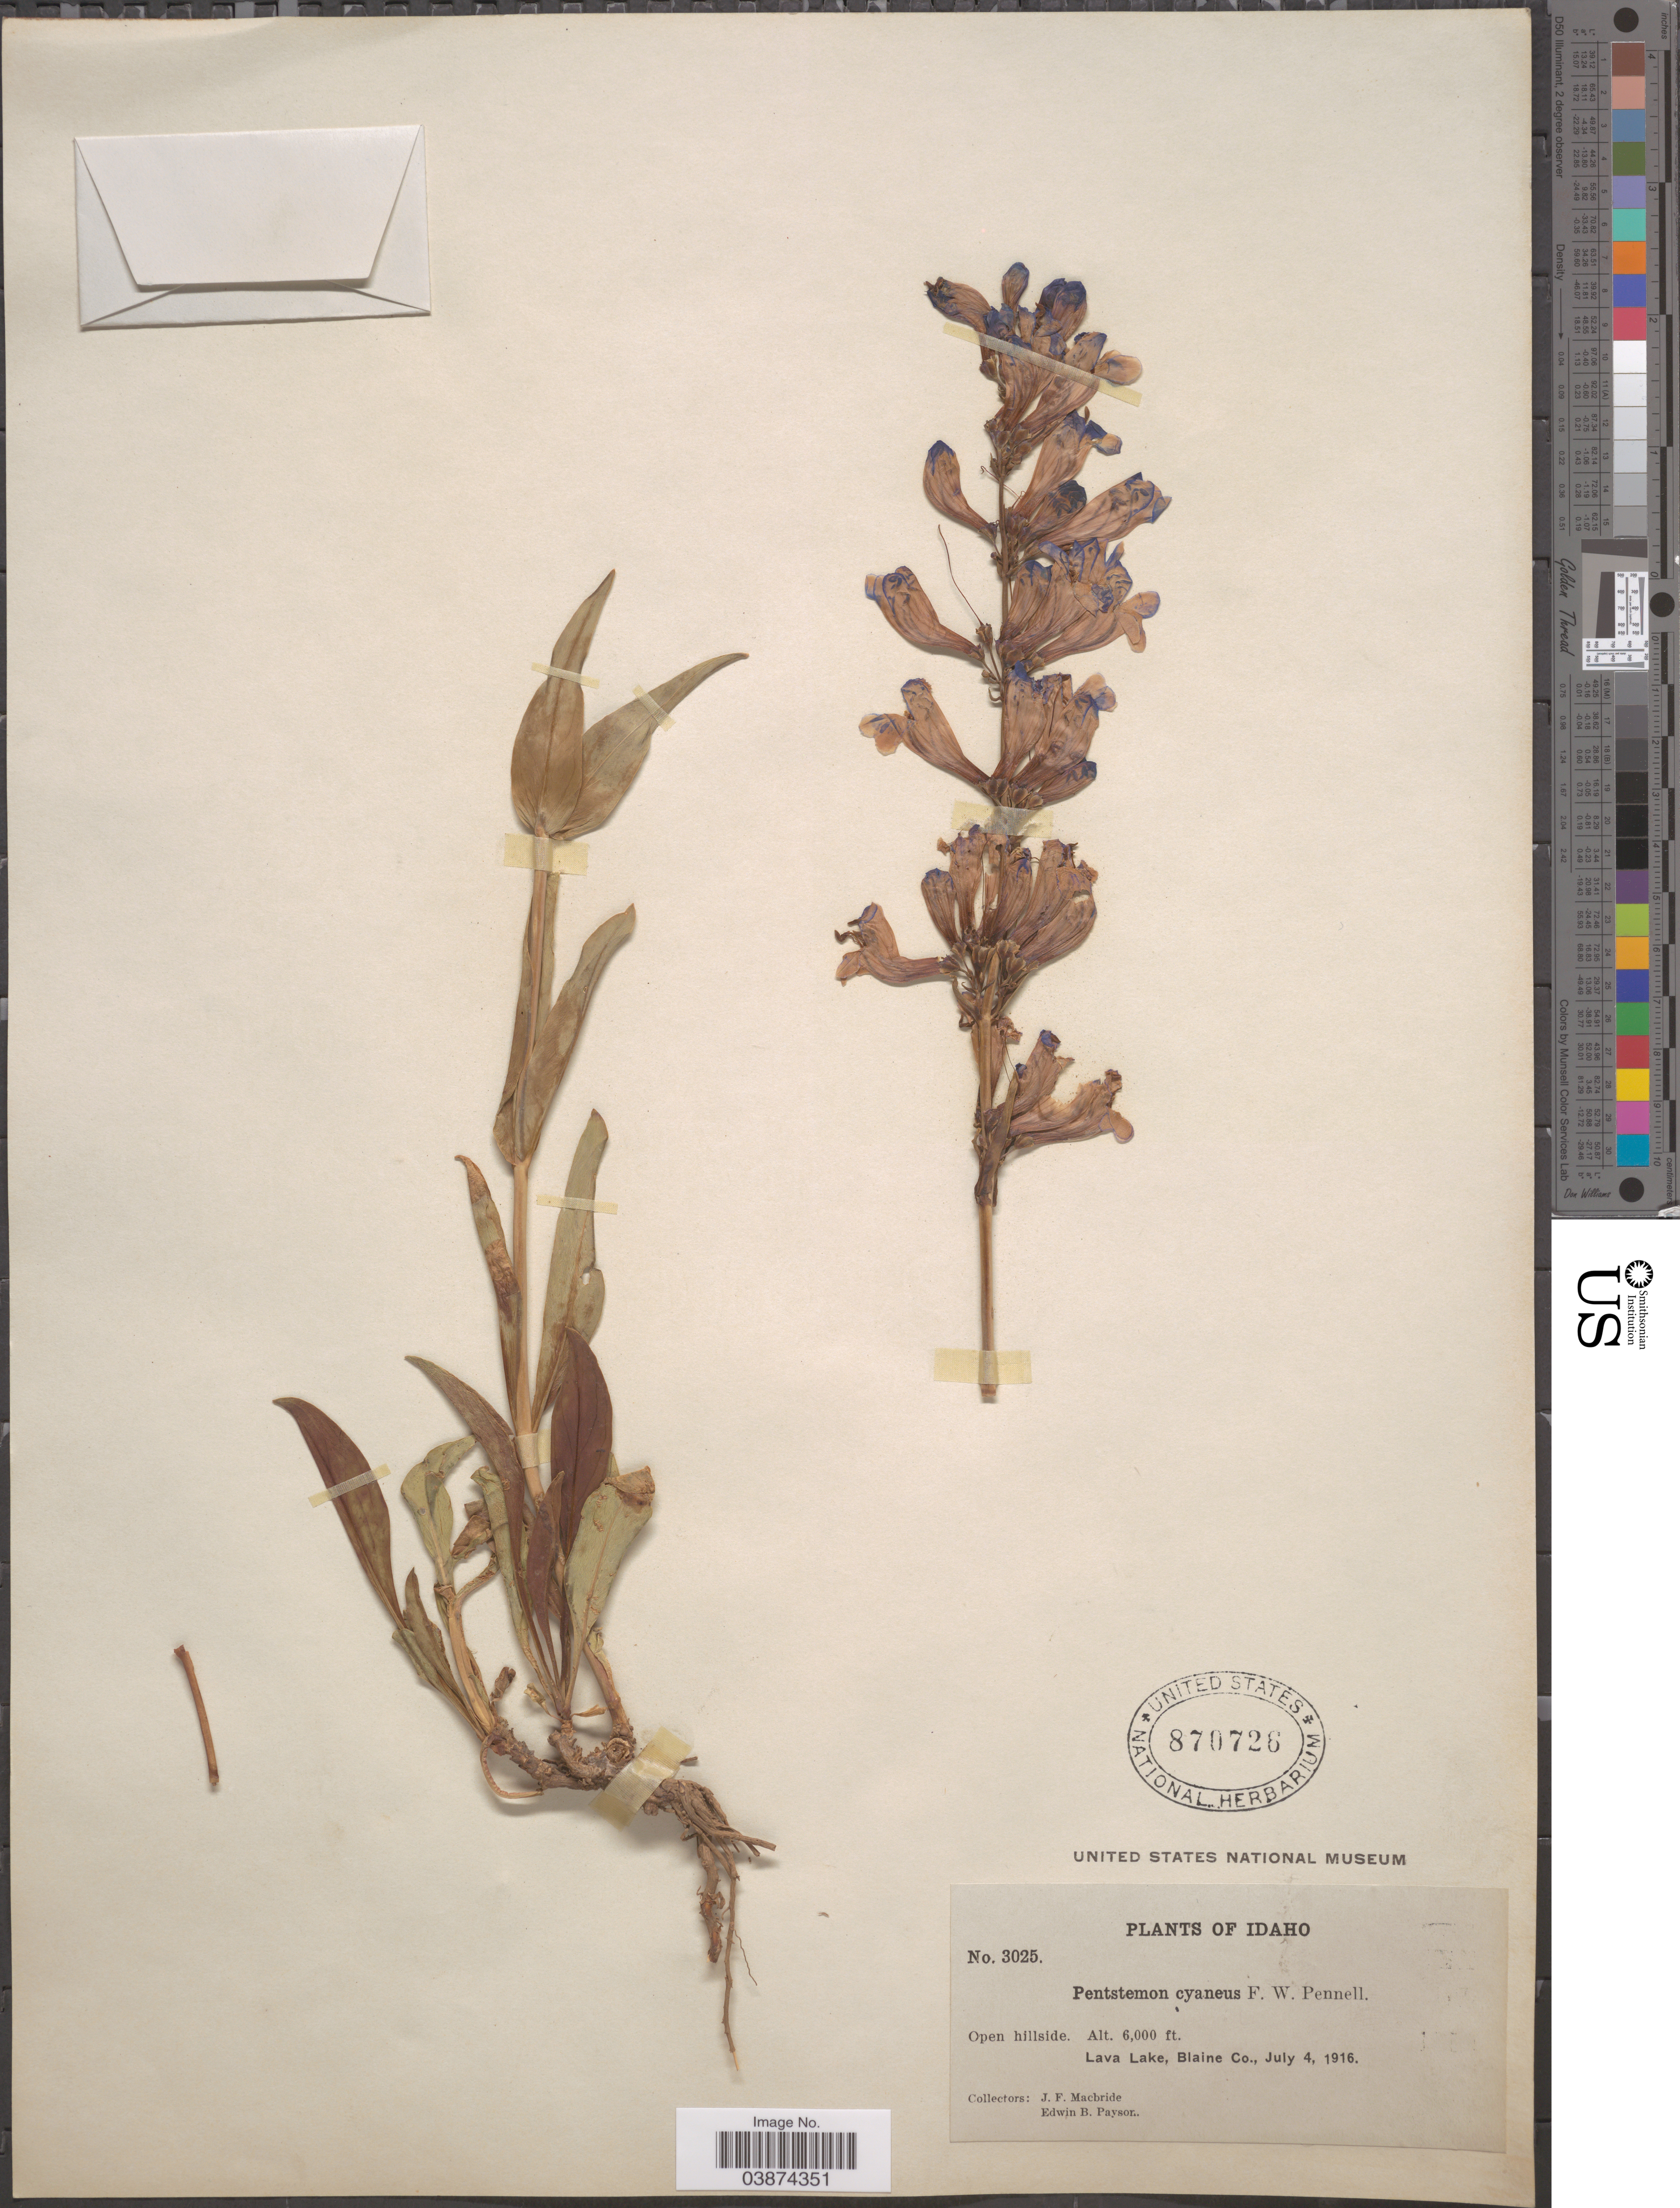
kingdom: Plantae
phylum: Tracheophyta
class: Magnoliopsida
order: Lamiales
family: Plantaginaceae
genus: Penstemon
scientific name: Penstemon cyaneus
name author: Pennell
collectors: J. F. Macbride & E. B. Payson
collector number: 3025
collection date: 1916-07-04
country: United States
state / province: Idaho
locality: Lava Lake, Blaine Co.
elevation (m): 1829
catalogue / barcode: US 870726